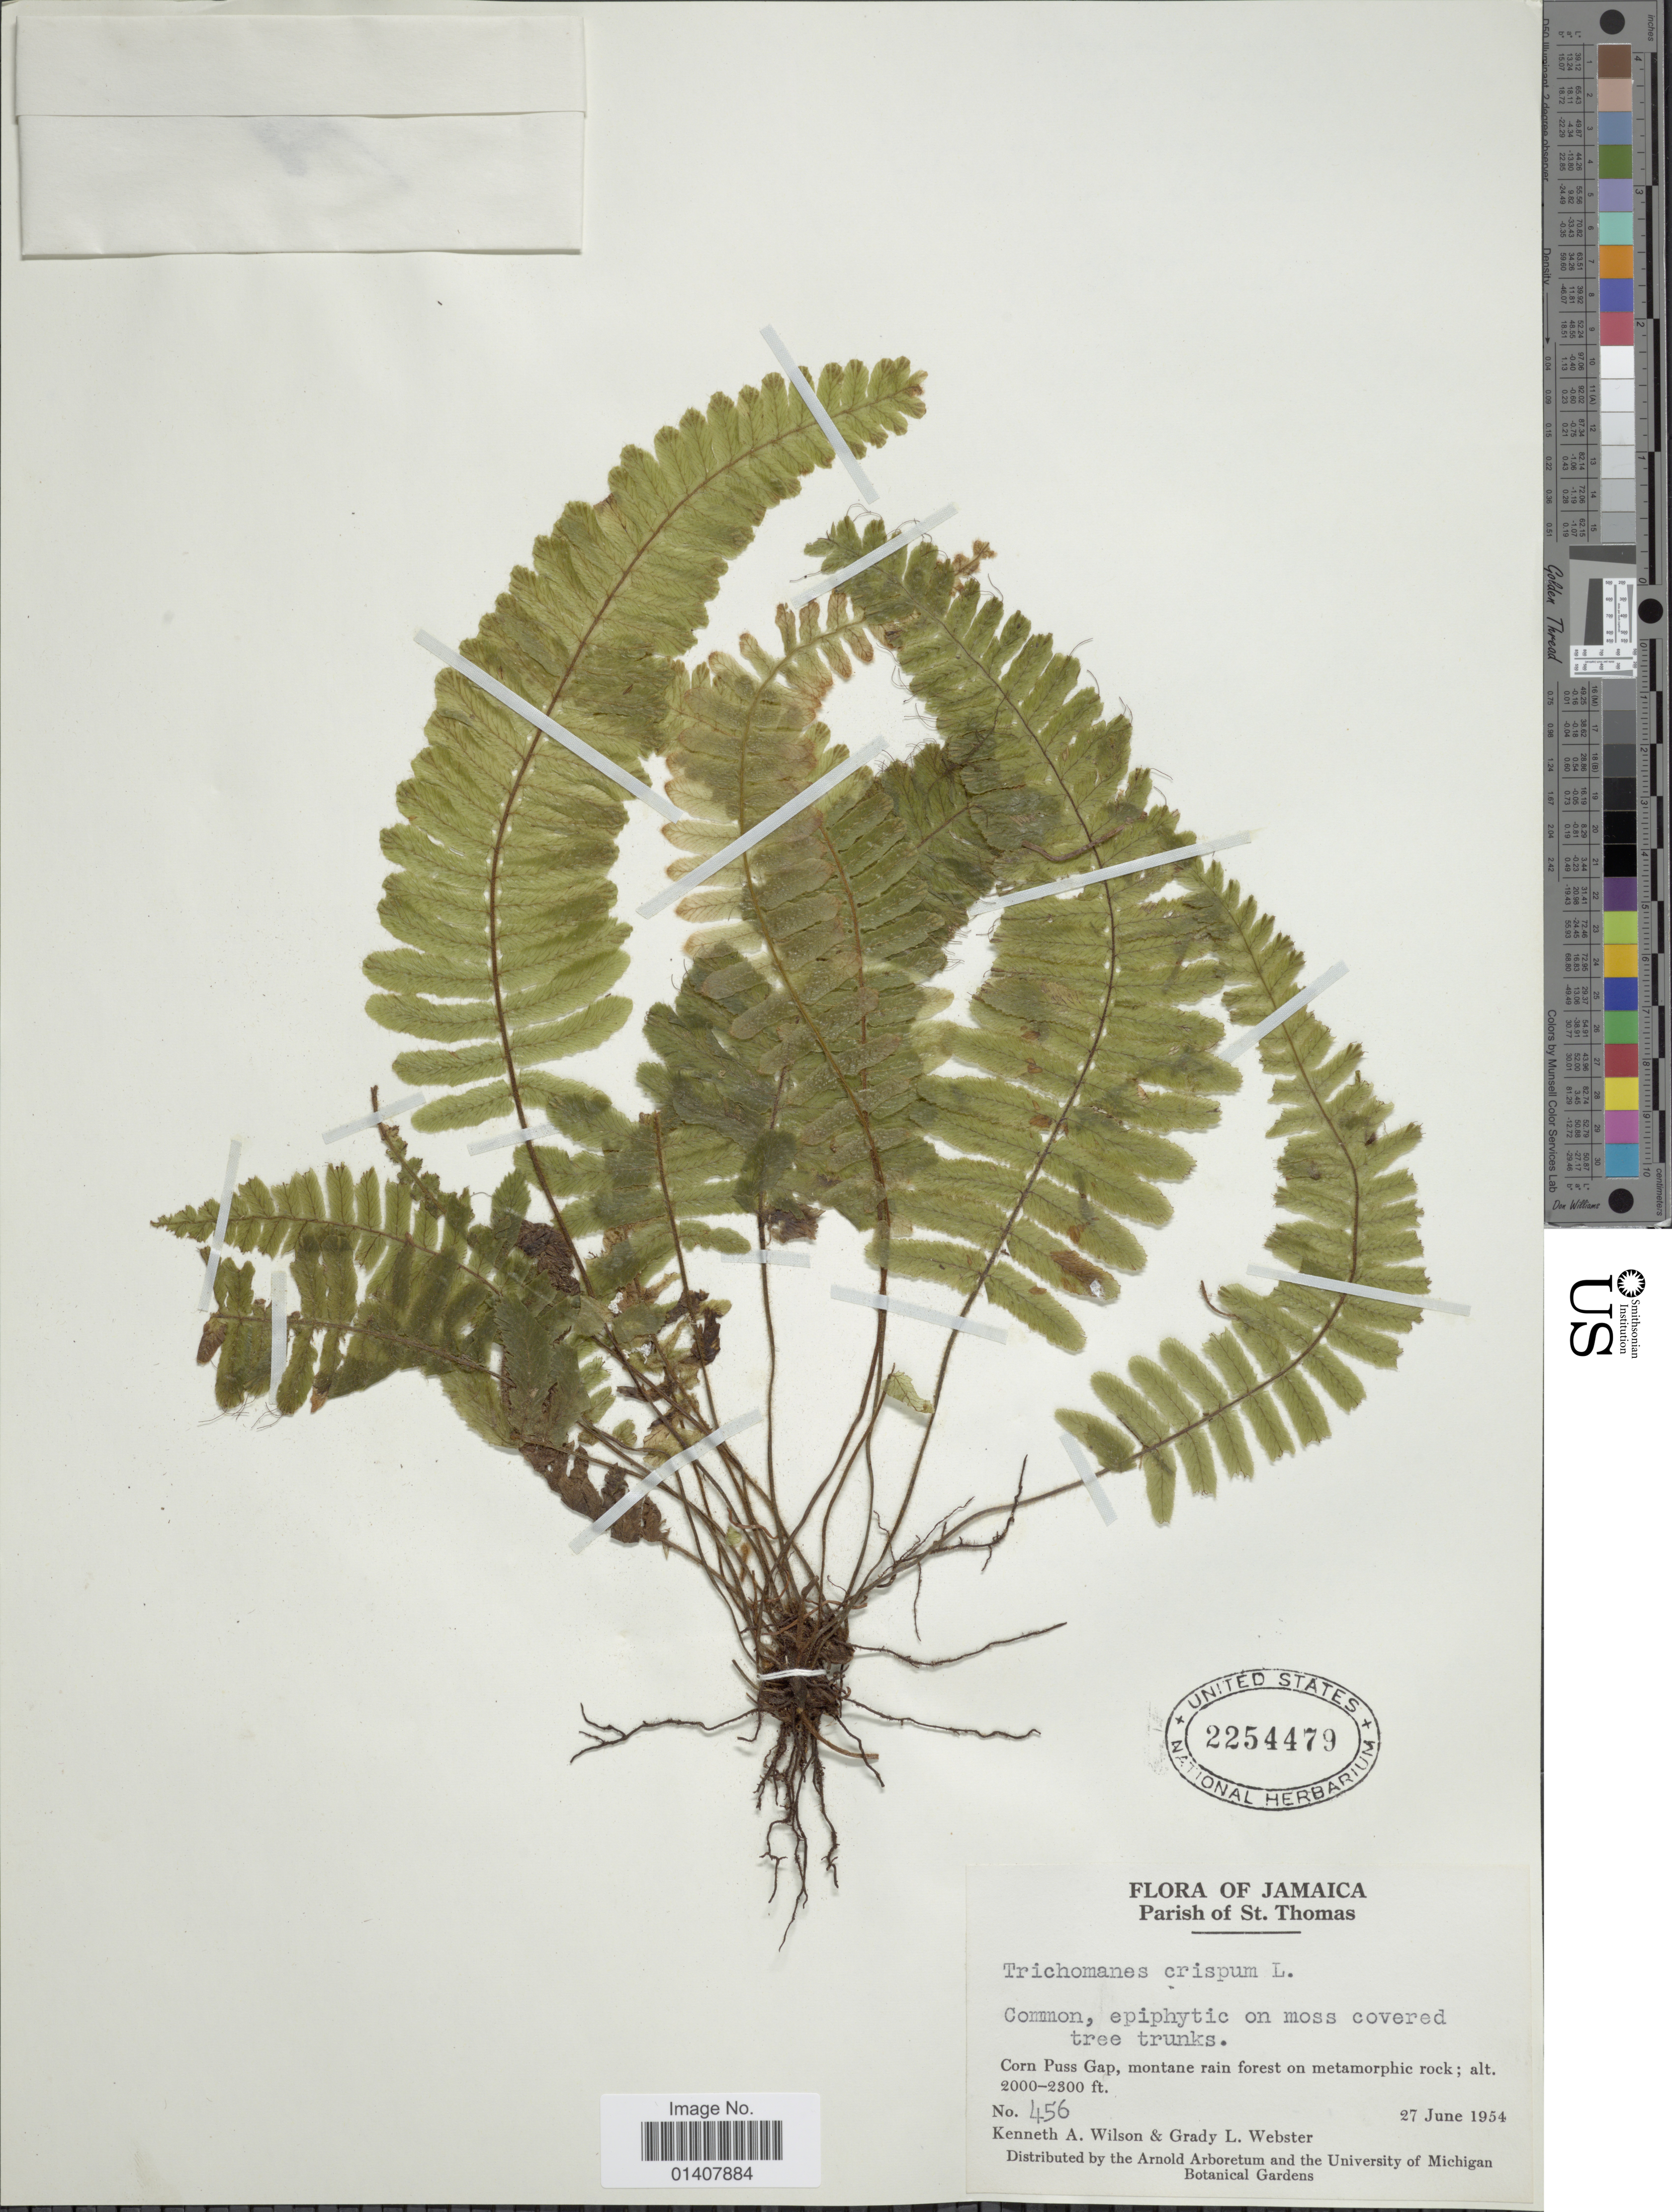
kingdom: Plantae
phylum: Tracheophyta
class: Polypodiopsida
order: Hymenophyllales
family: Hymenophyllaceae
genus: Trichomanes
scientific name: Trichomanes crispum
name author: L.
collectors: K. A. Wilson & G. L. Webster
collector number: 456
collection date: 1954-06-27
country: Jamaica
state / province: Saint Thomas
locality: Parish of St. Thomas, Corn Puss Gap, montane rain forest on metamorphic rock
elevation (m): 610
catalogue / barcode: US 2254479